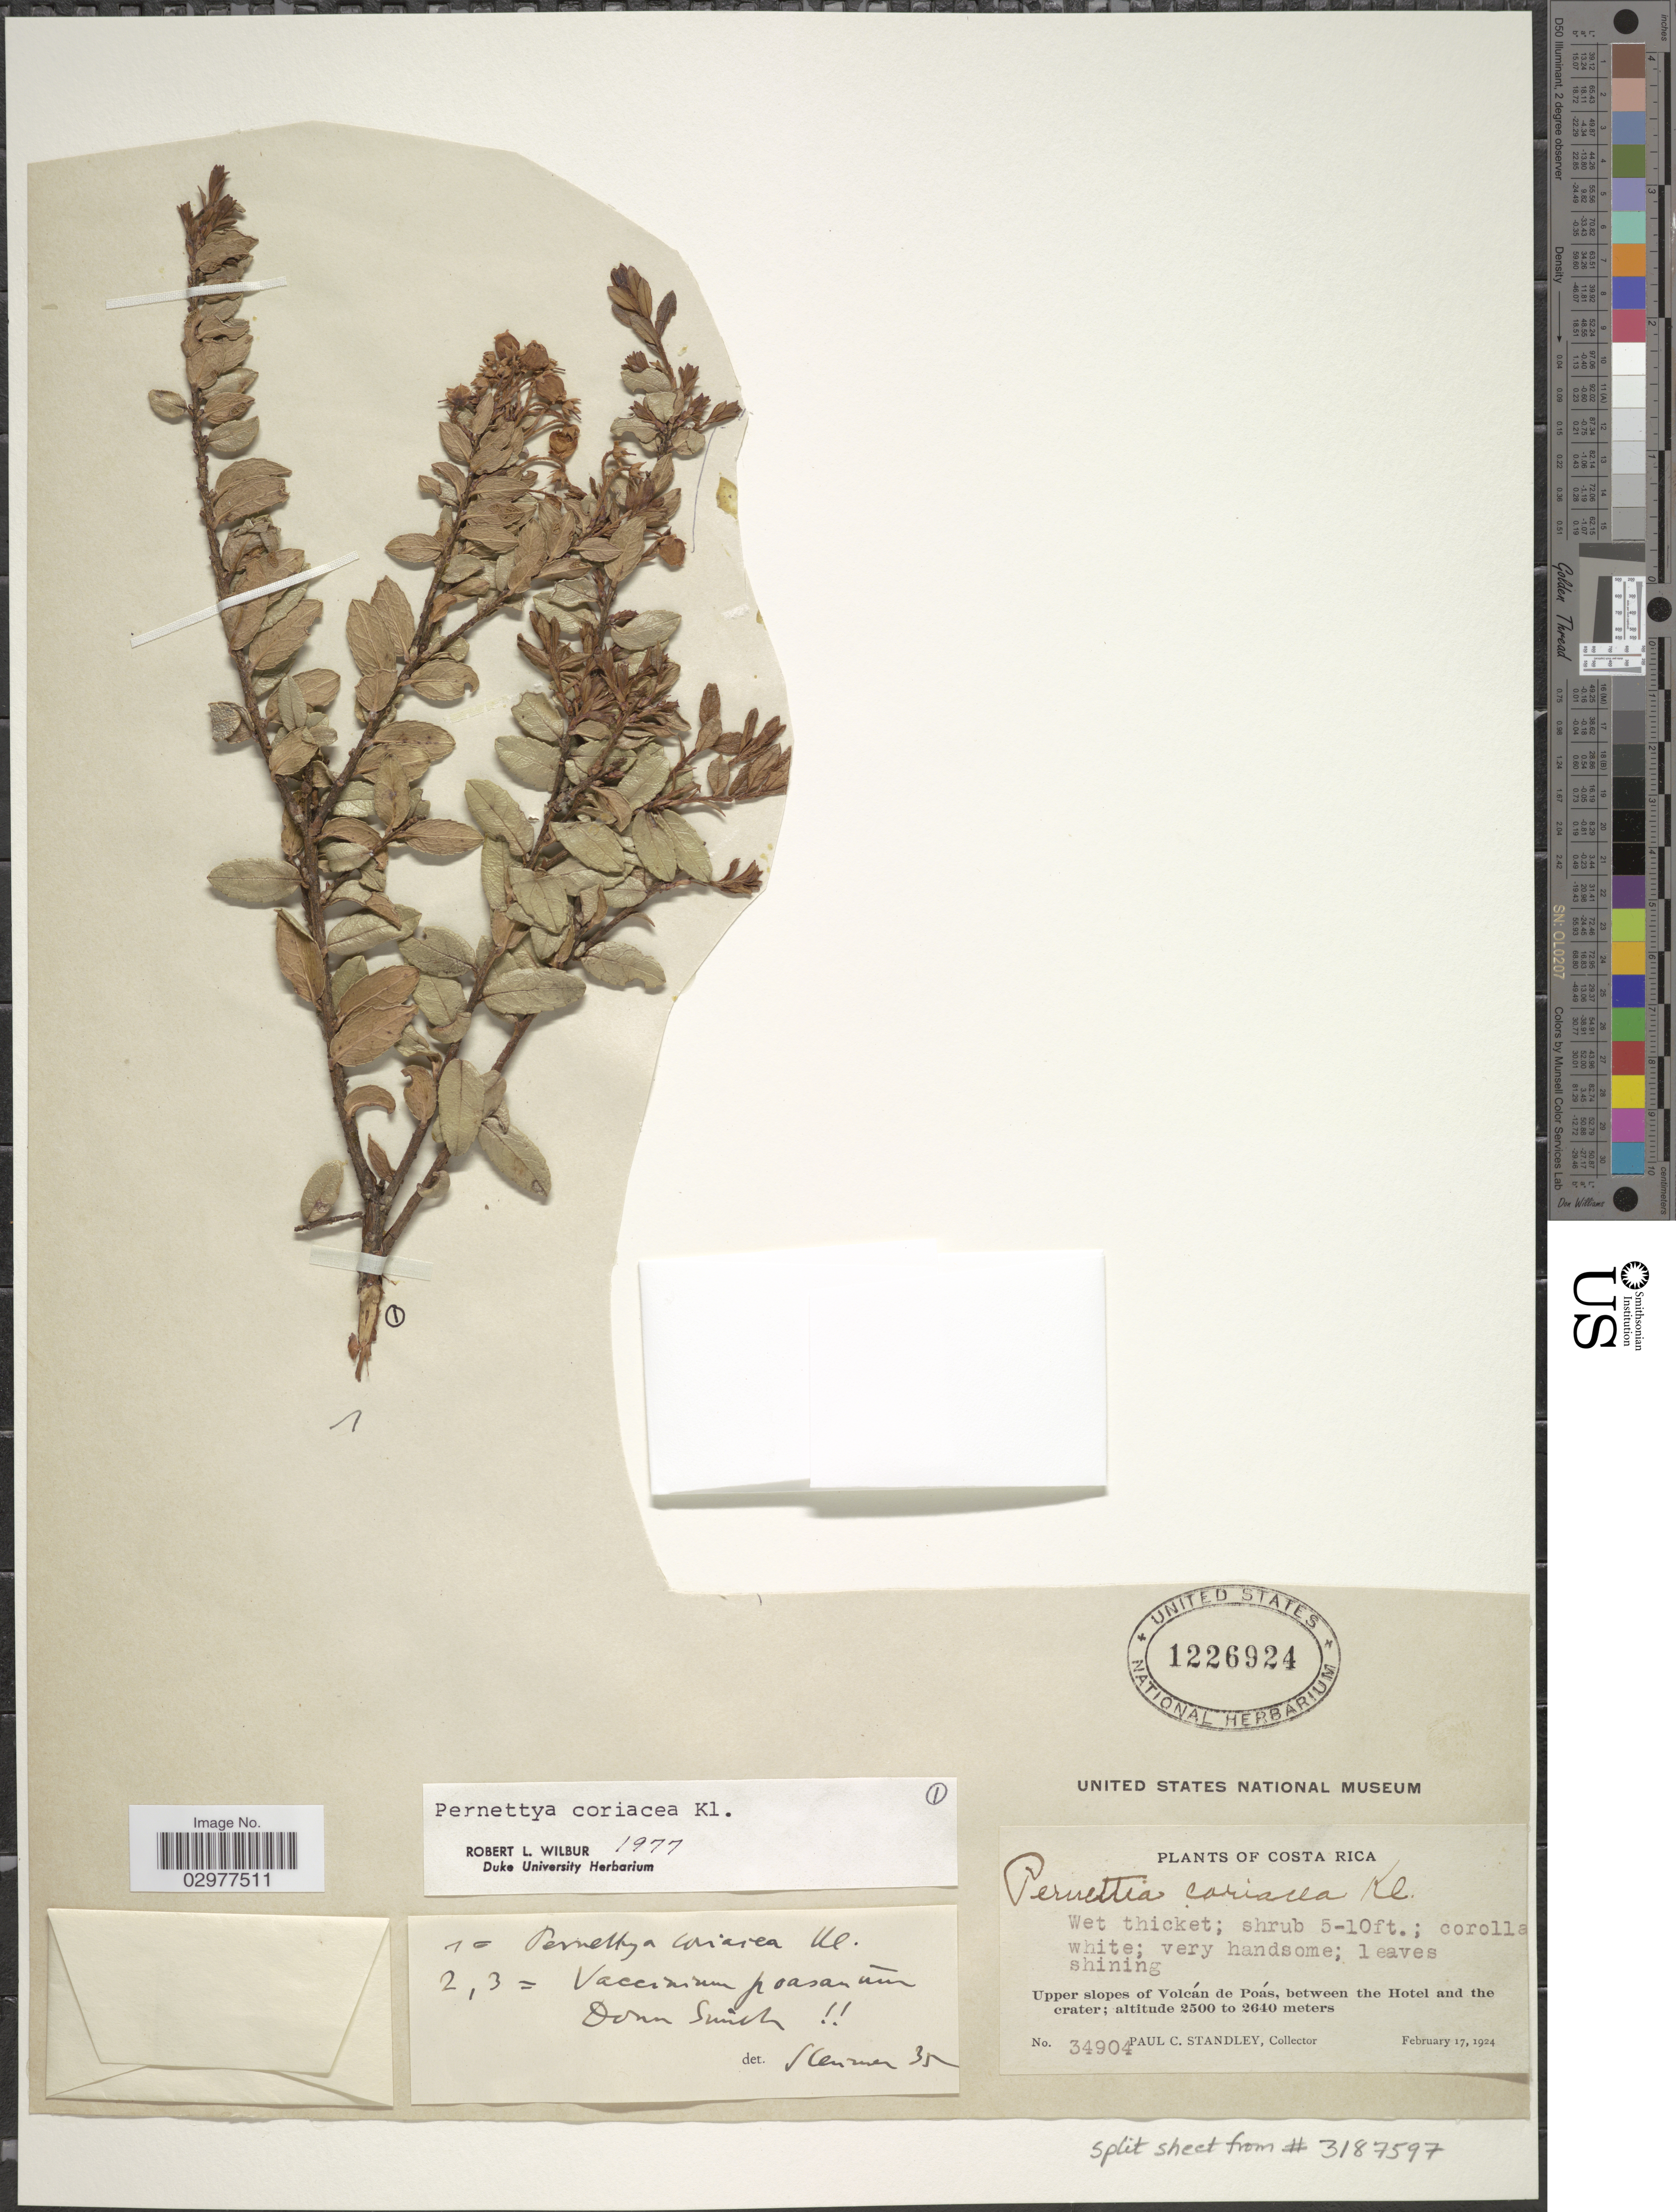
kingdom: Plantae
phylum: Tracheophyta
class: Magnoliopsida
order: Ericales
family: Ericaceae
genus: Pernettya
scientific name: Pernettya prostrata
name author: (Cav.) DC.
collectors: P. C. Standley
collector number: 34904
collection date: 1924-02-17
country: Costa Rica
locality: Upper slopes of Volcán de Poás, between the Hotel and the crater.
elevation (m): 2500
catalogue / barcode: US 1226924